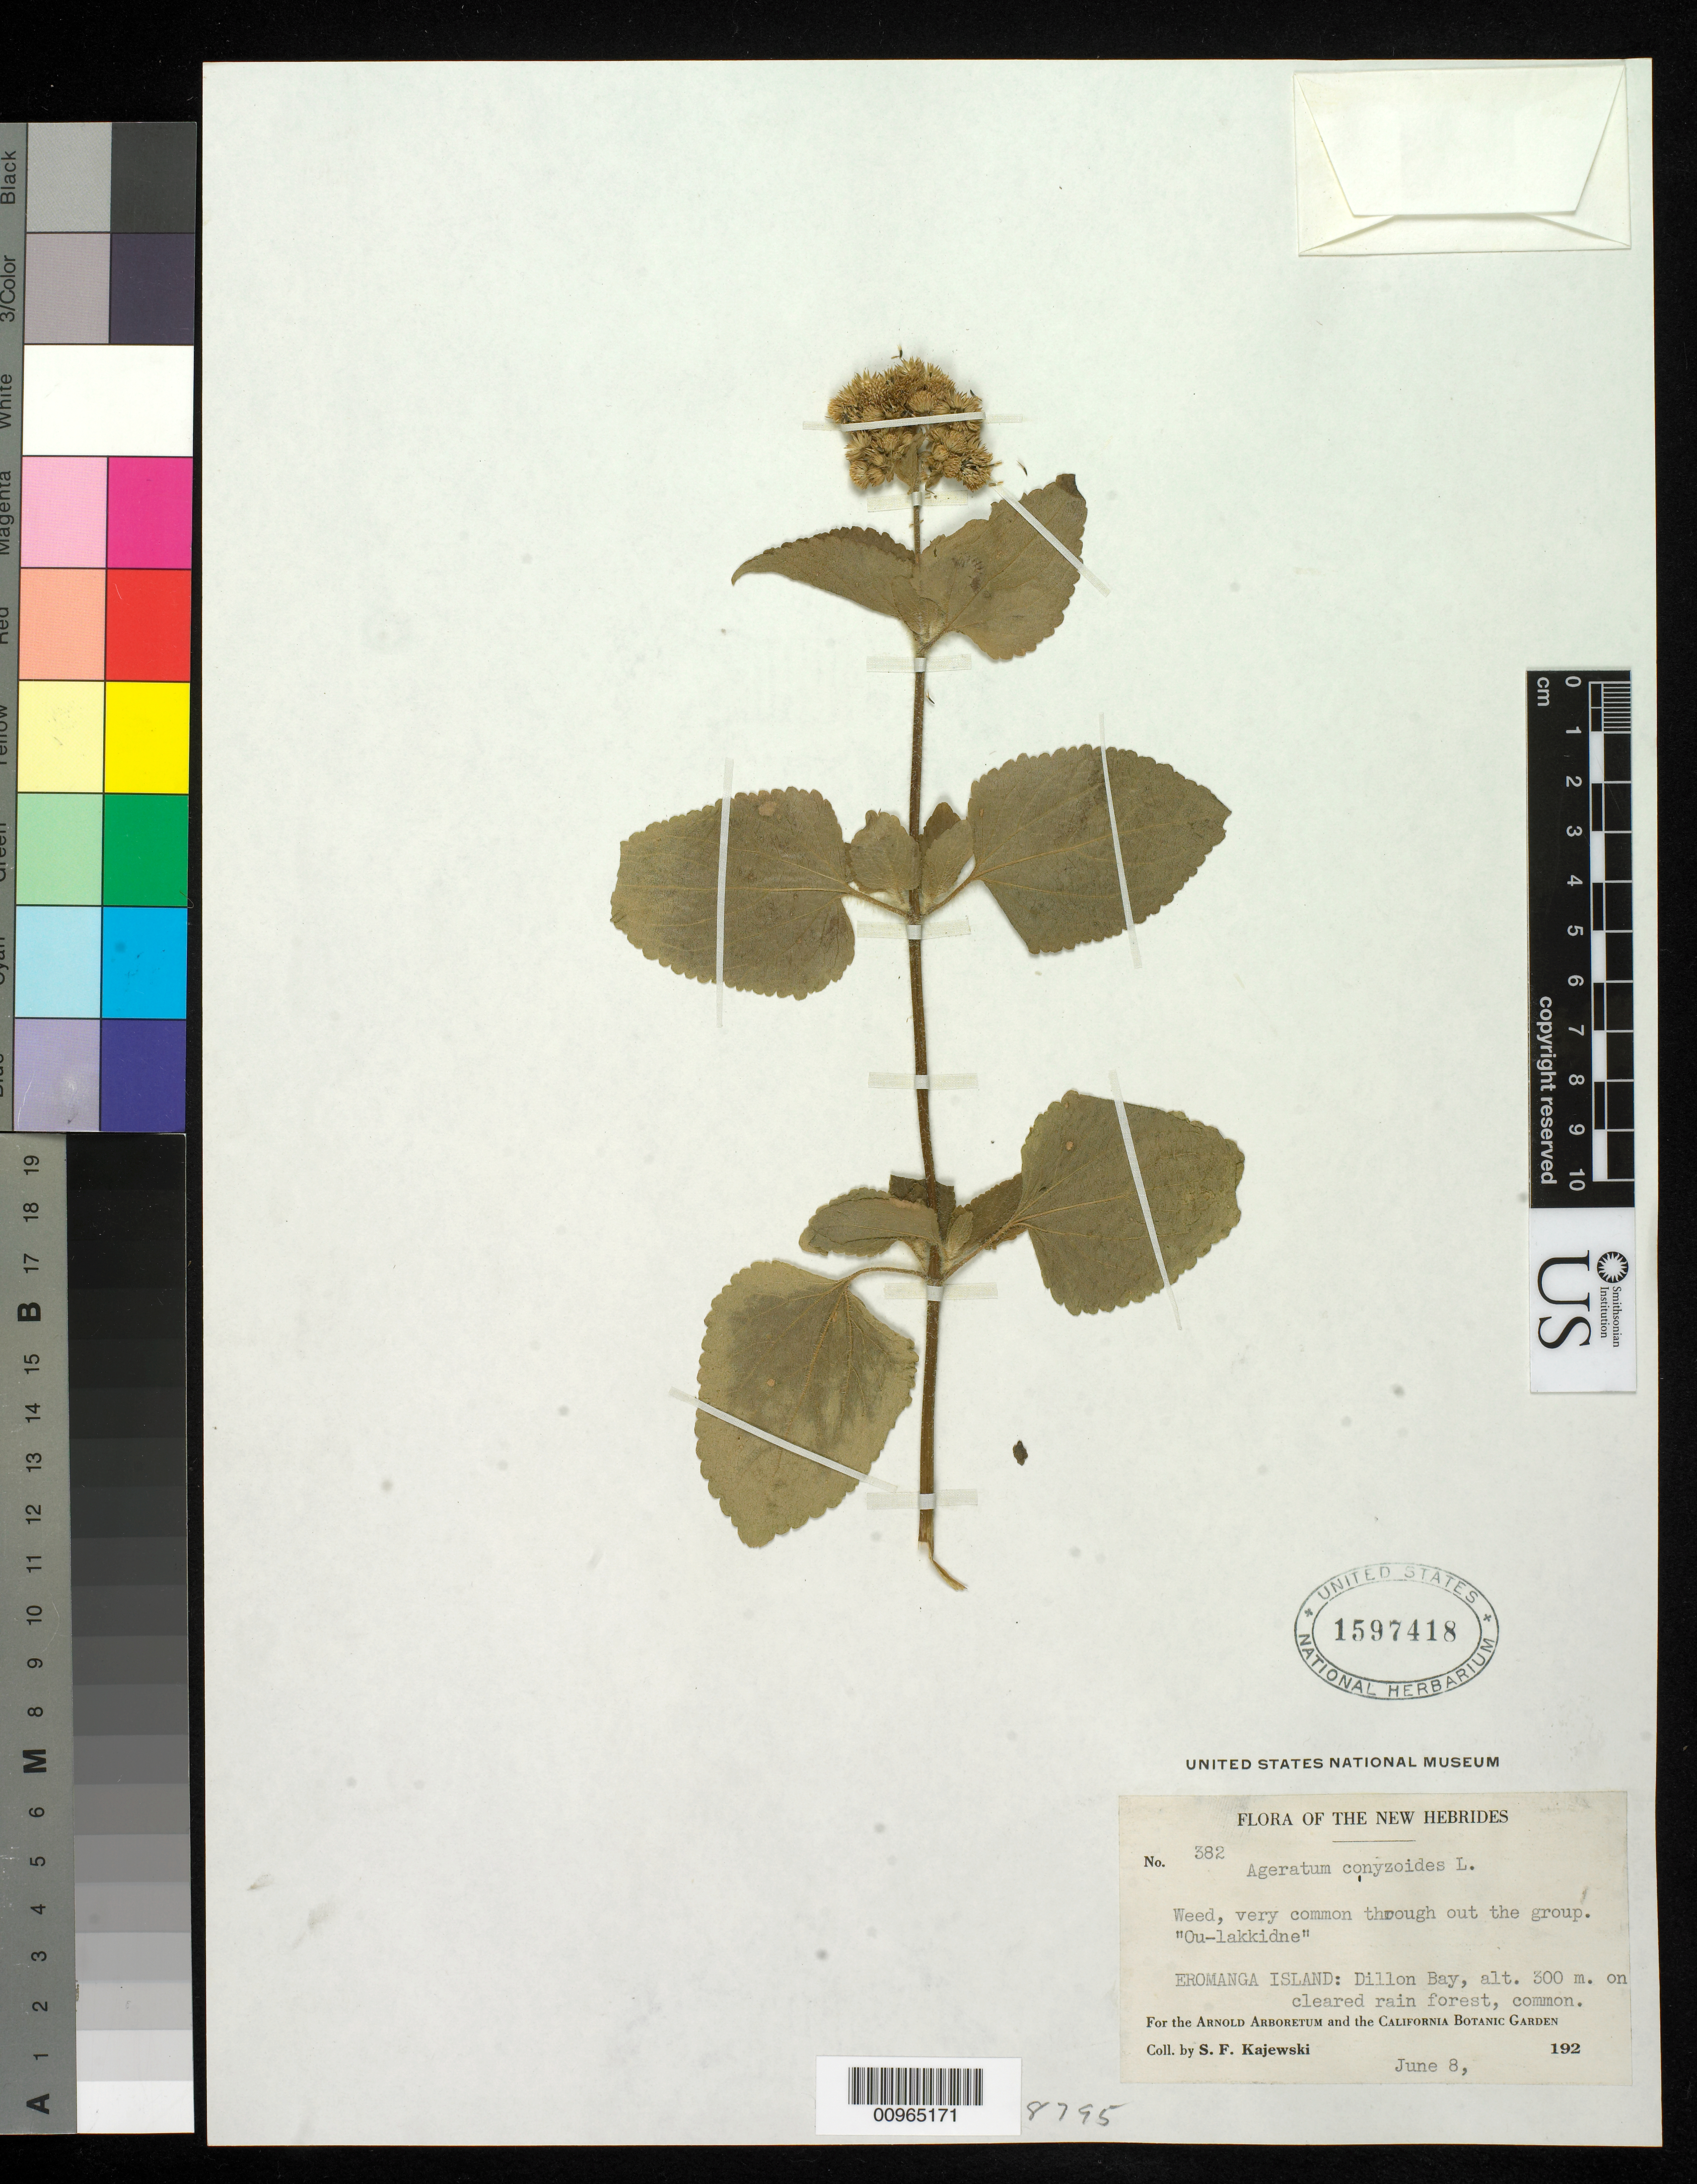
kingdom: Plantae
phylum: Tracheophyta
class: Magnoliopsida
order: Asterales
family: Asteraceae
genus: Ageratum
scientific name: Ageratum conyzoides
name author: L.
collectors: S. Kajewski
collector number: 382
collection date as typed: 08 Jun 1920 to -- --- 1929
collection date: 1920-06-08/1929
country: Vanuatu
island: Erromango [Eromanga]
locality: Dillon Bay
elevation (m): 300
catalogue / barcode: US 1597418